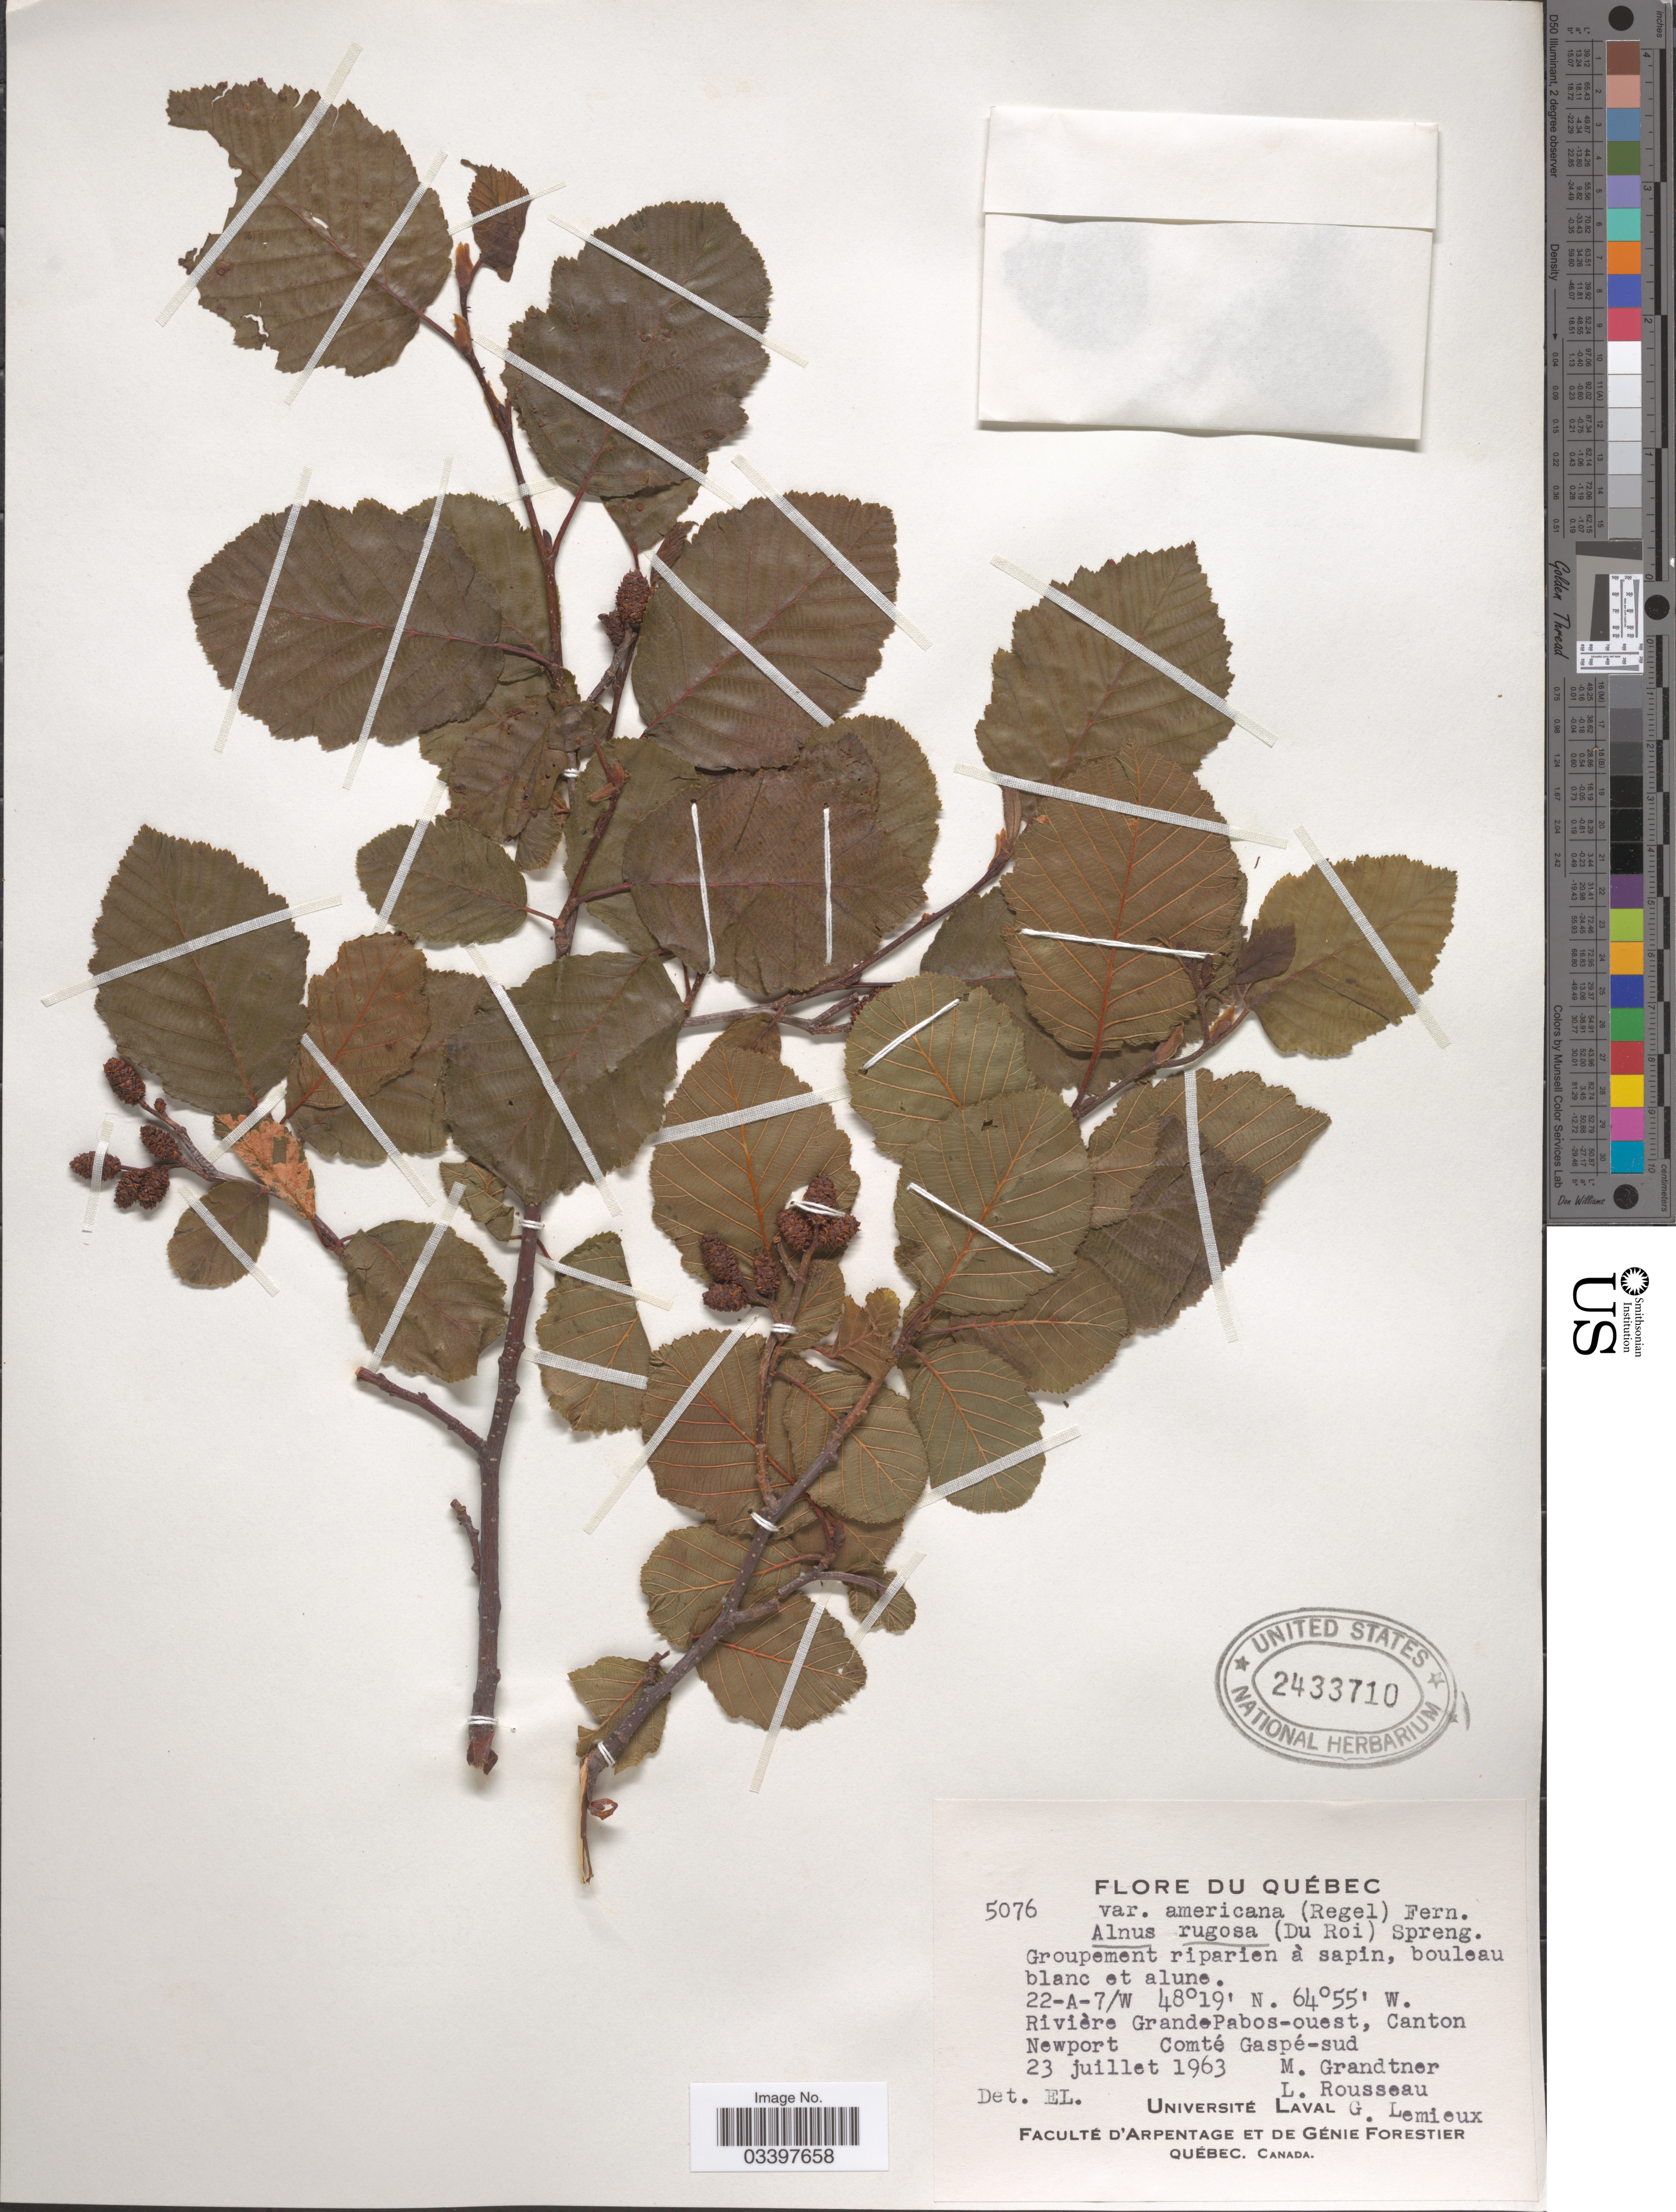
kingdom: Plantae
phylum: Tracheophyta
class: Magnoliopsida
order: Fagales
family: Betulaceae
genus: Alnus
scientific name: Alnus incana subsp. rugosa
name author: (Du Roi) R.T. Clausen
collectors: M. Grandtner, L. Rousseau & G. Lemieux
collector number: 5076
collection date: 1963-07-23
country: Canada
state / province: Quebec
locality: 22-A-7/W. [unsure placement] Rivière Grand-Pabos-ouest, Canton Newport Comté Gaspé-sud.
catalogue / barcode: US 2433710